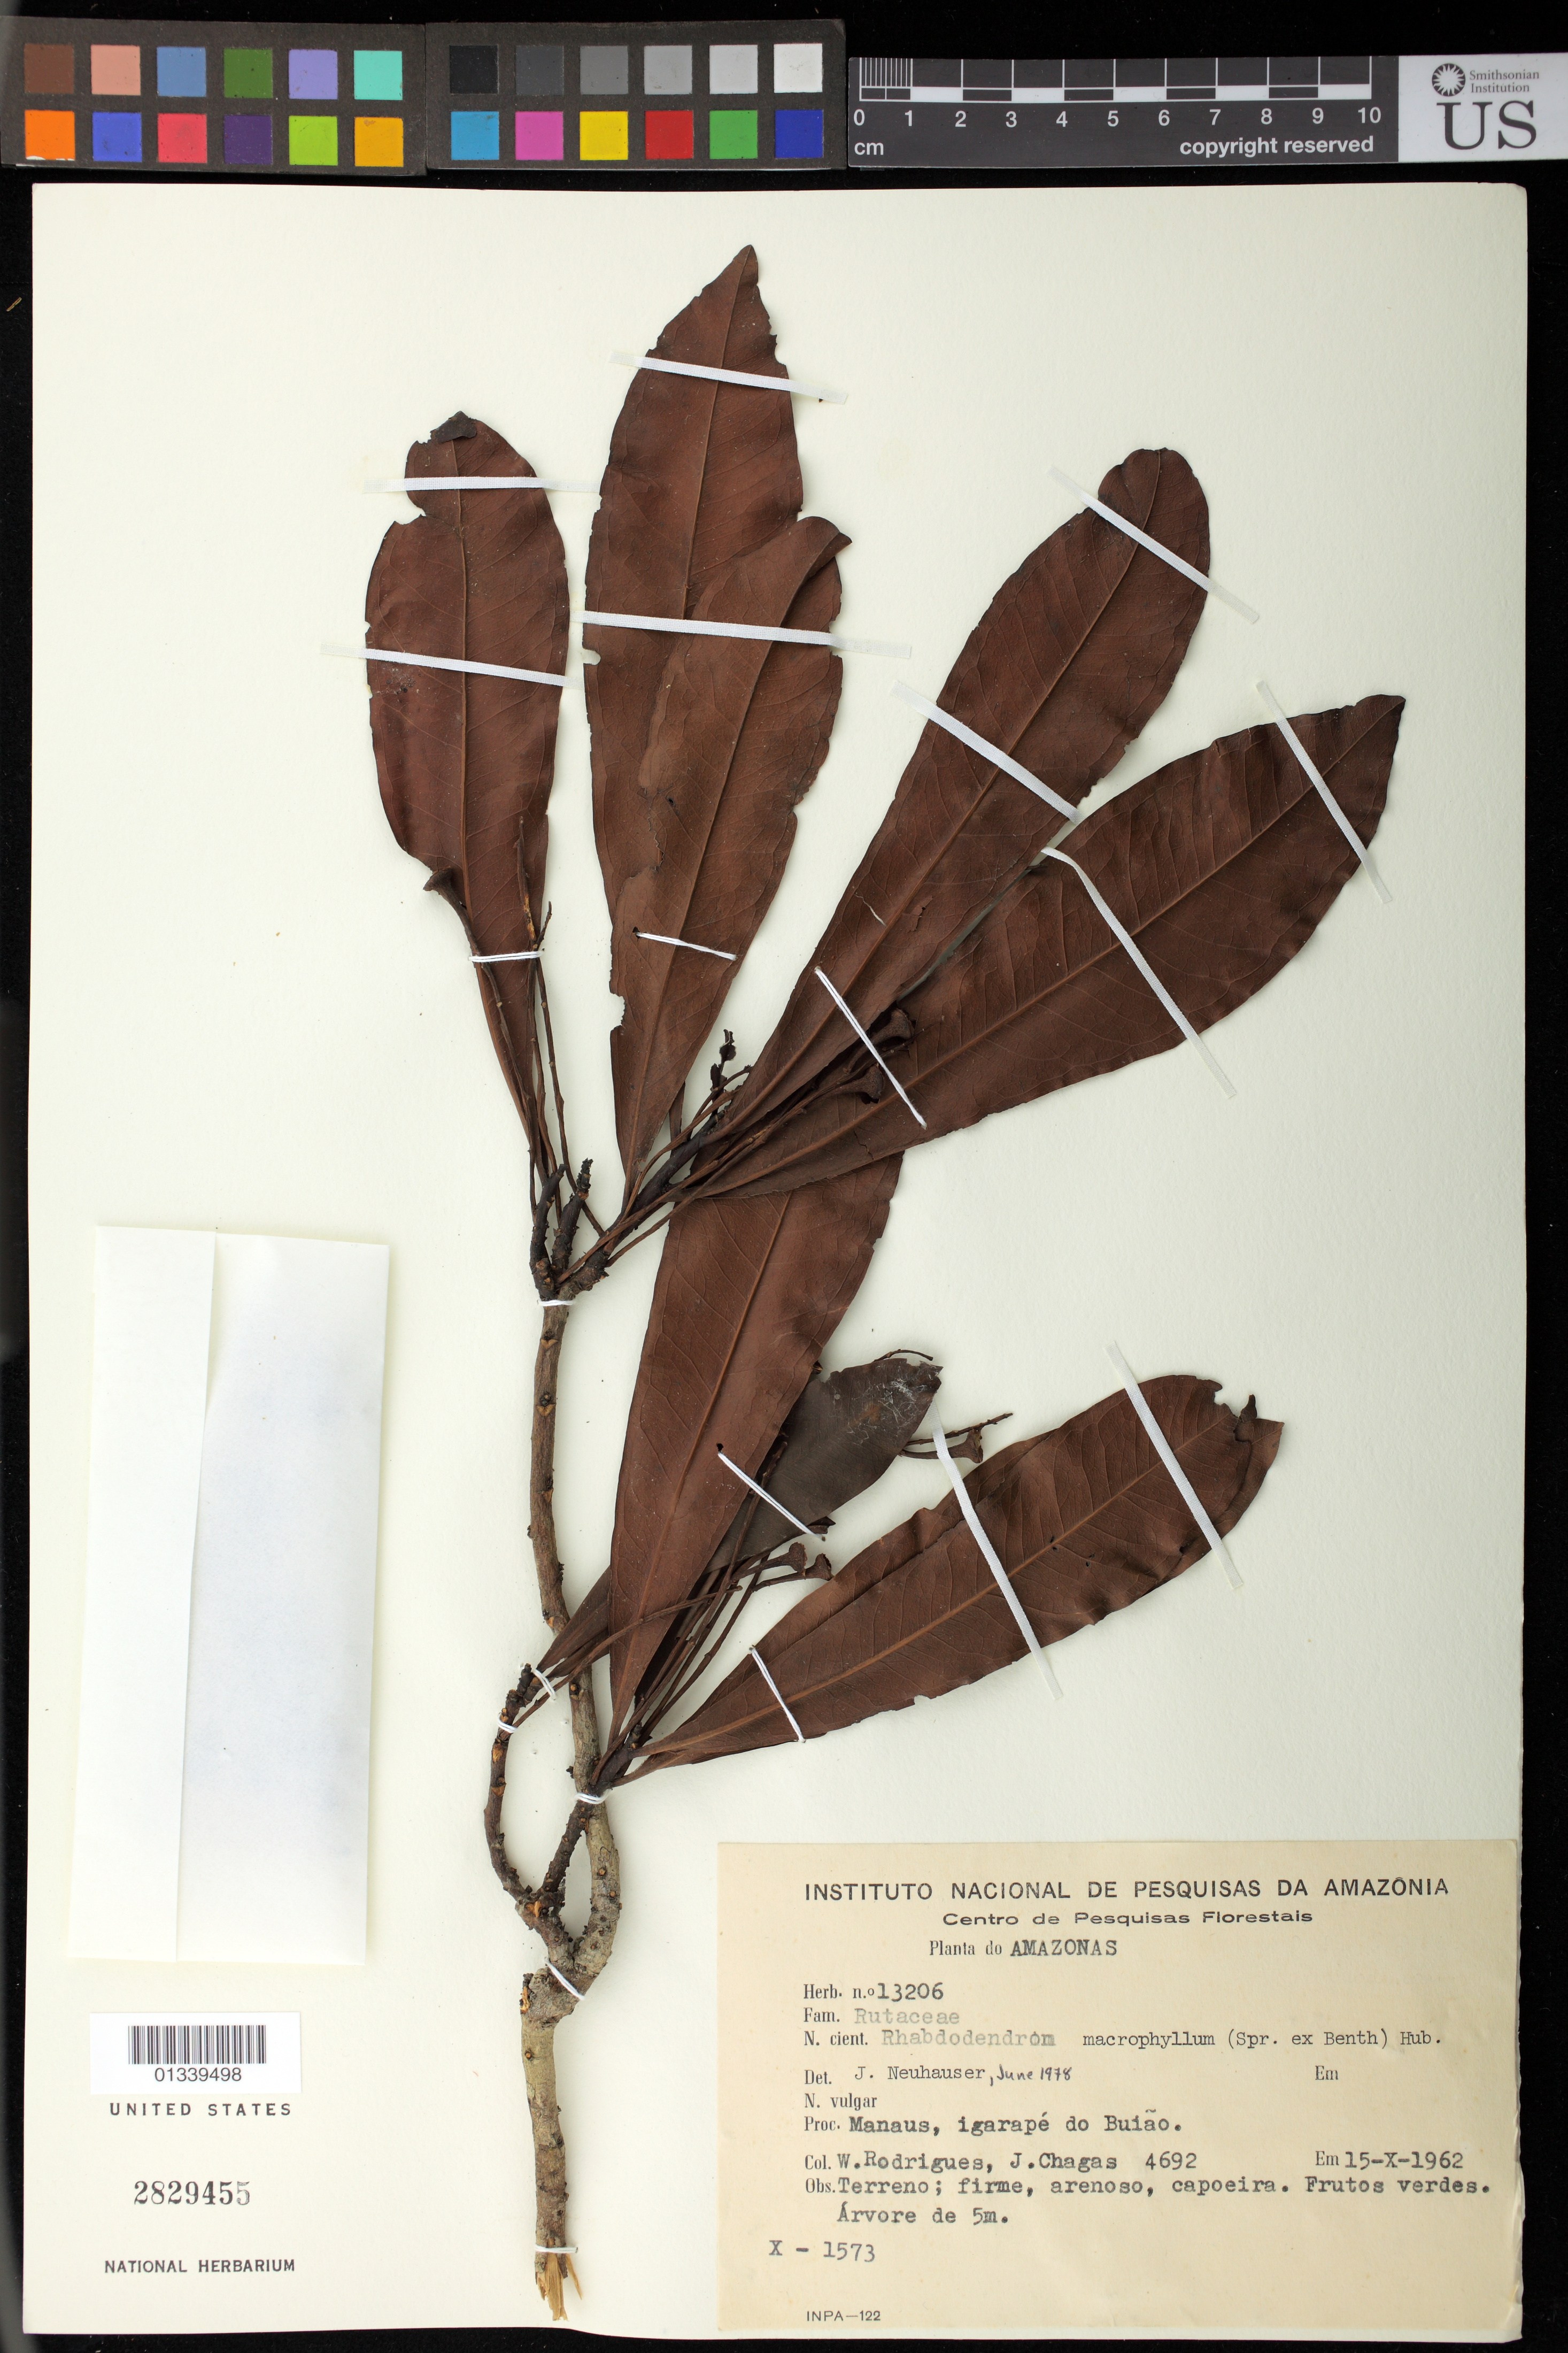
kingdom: Plantae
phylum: Tracheophyta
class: Magnoliopsida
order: Caryophyllales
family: Rhabdodendraceae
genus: Rhabdodendron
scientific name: Rhabdodendron macrophyllum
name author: (Spruce ex Benth.) Huber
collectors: W. A. Rodrigues & J. Chagas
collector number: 4692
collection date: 1962-10-15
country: Brazil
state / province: Amazonas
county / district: Manaus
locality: Igarapé do Buião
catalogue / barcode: US 2829455